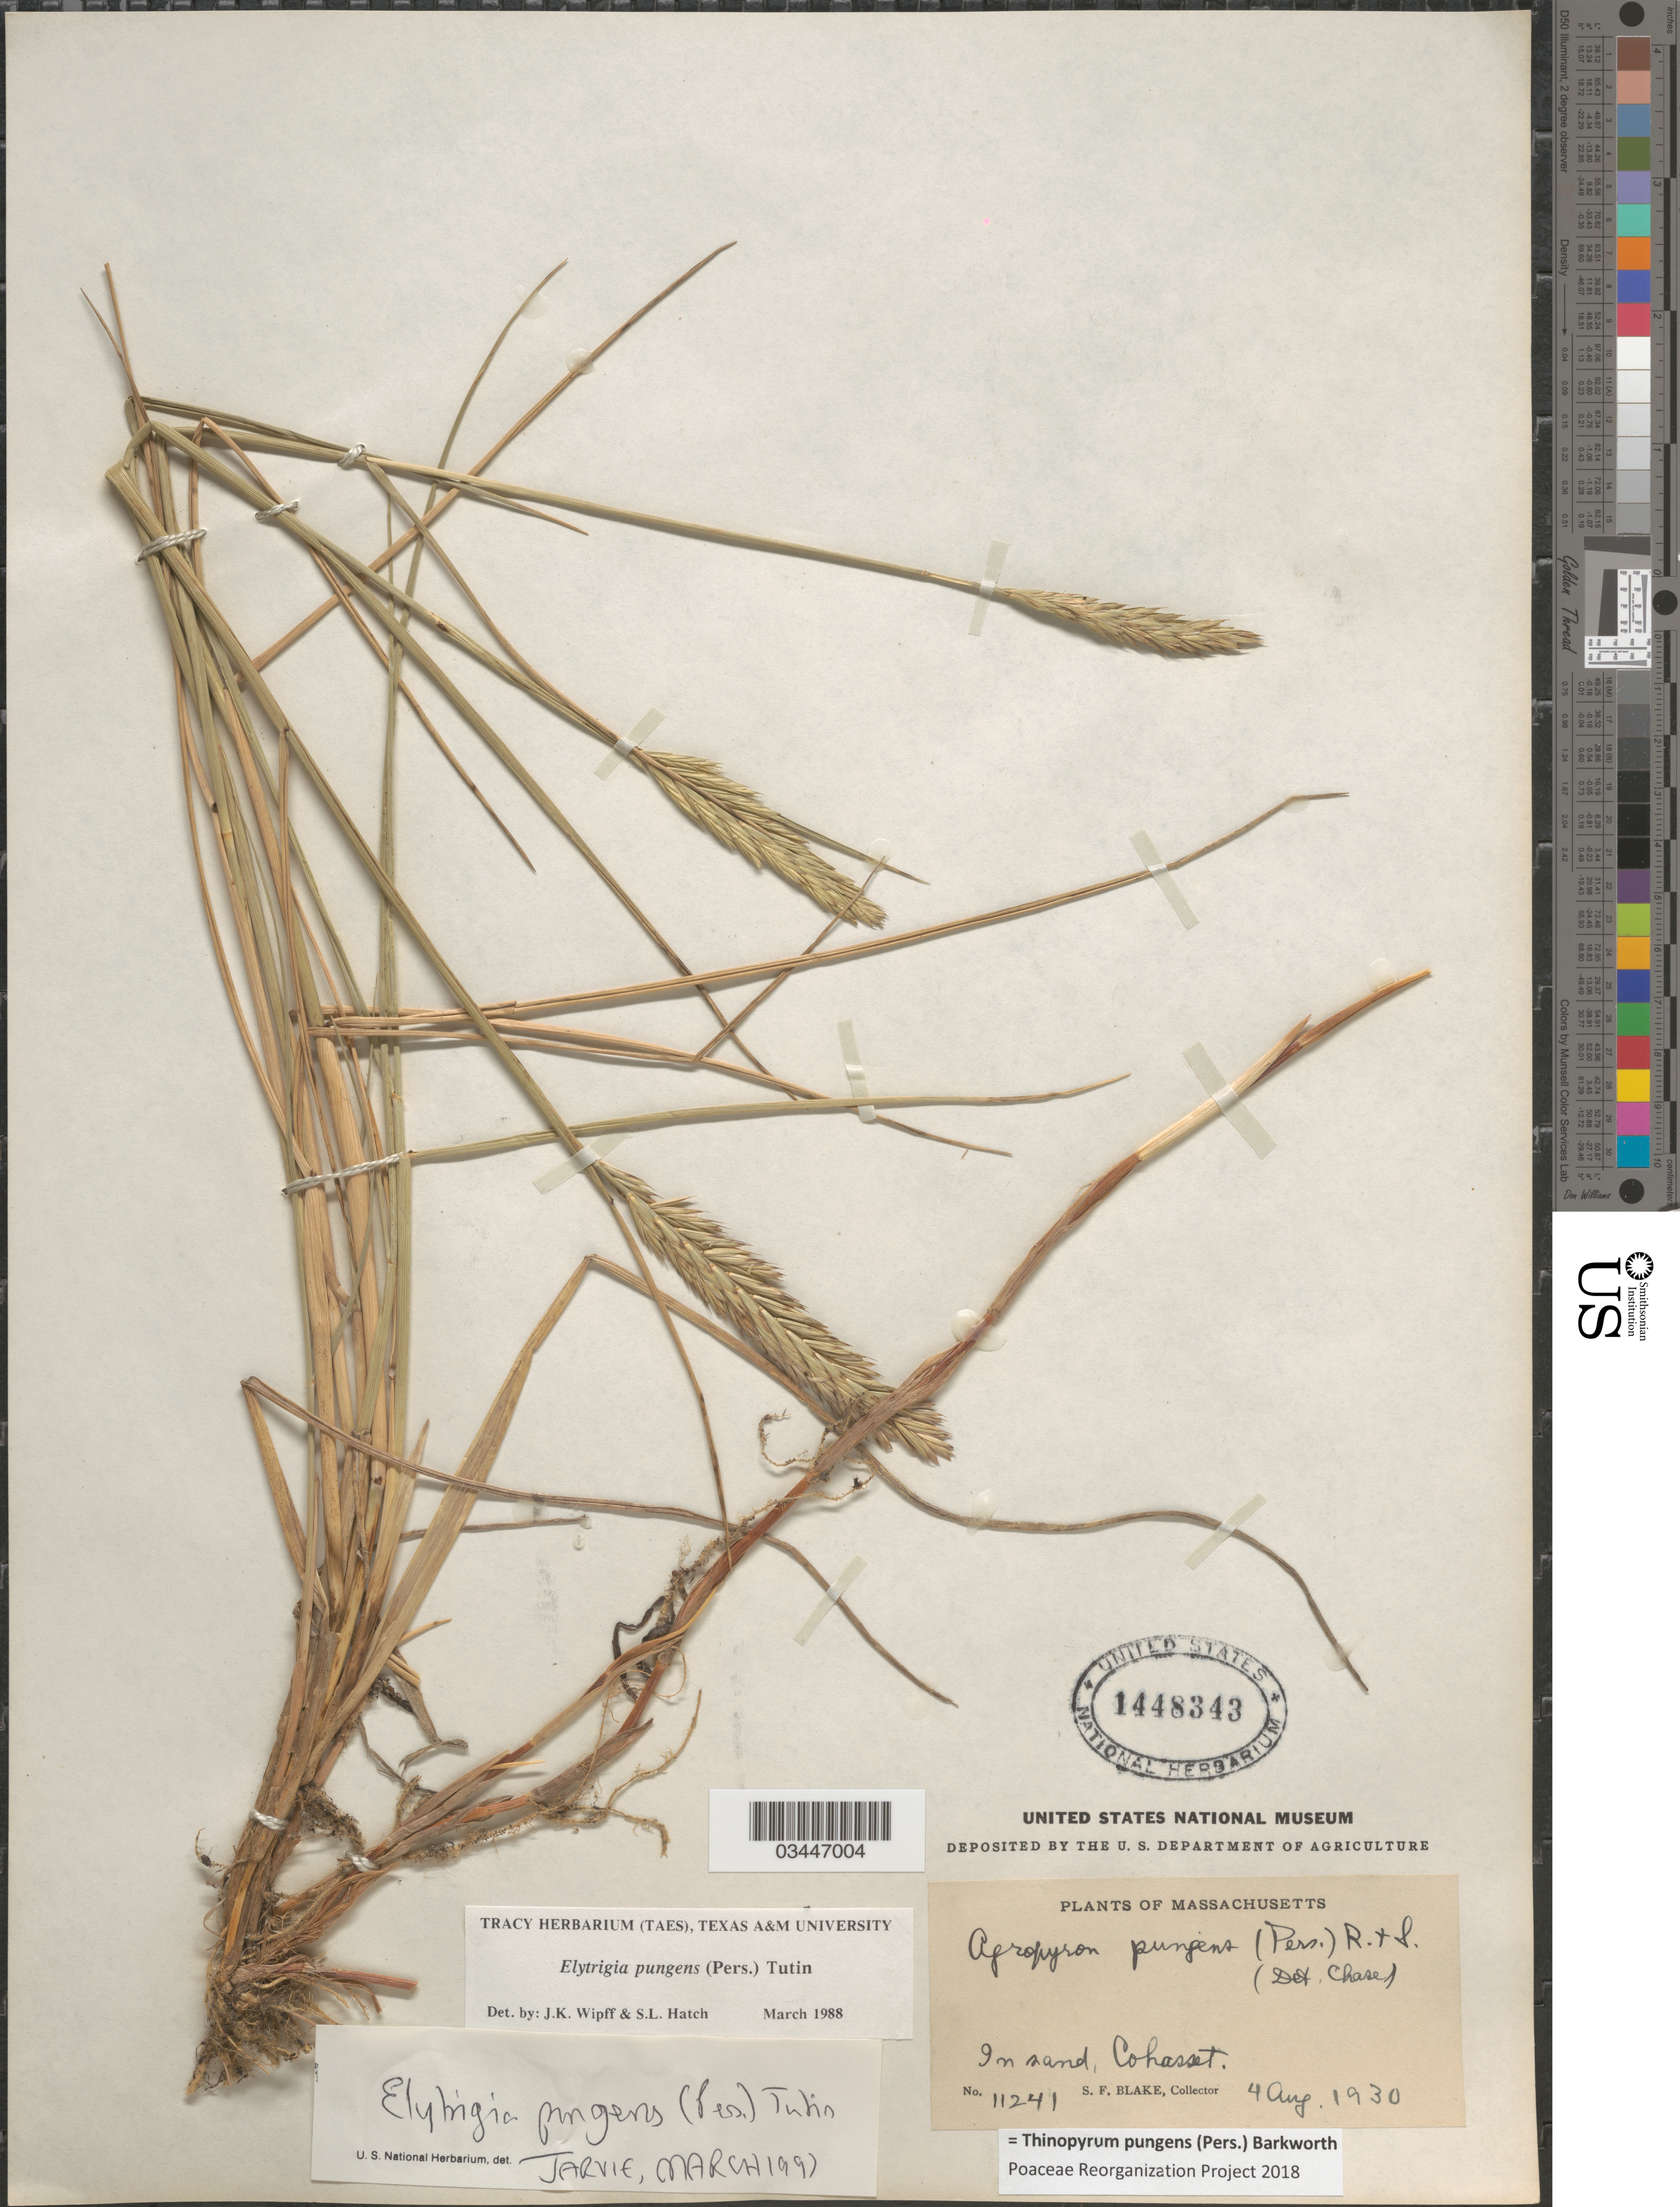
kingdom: Plantae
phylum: Tracheophyta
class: Liliopsida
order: Poales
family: Poaceae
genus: Thinopyrum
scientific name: Thinopyrum pungens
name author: (Pers.) Barkworth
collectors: S. Blake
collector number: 11241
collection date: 1930-08-04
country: United States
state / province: Massachusetts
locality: In sand, Cohasset.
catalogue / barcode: US 1448343